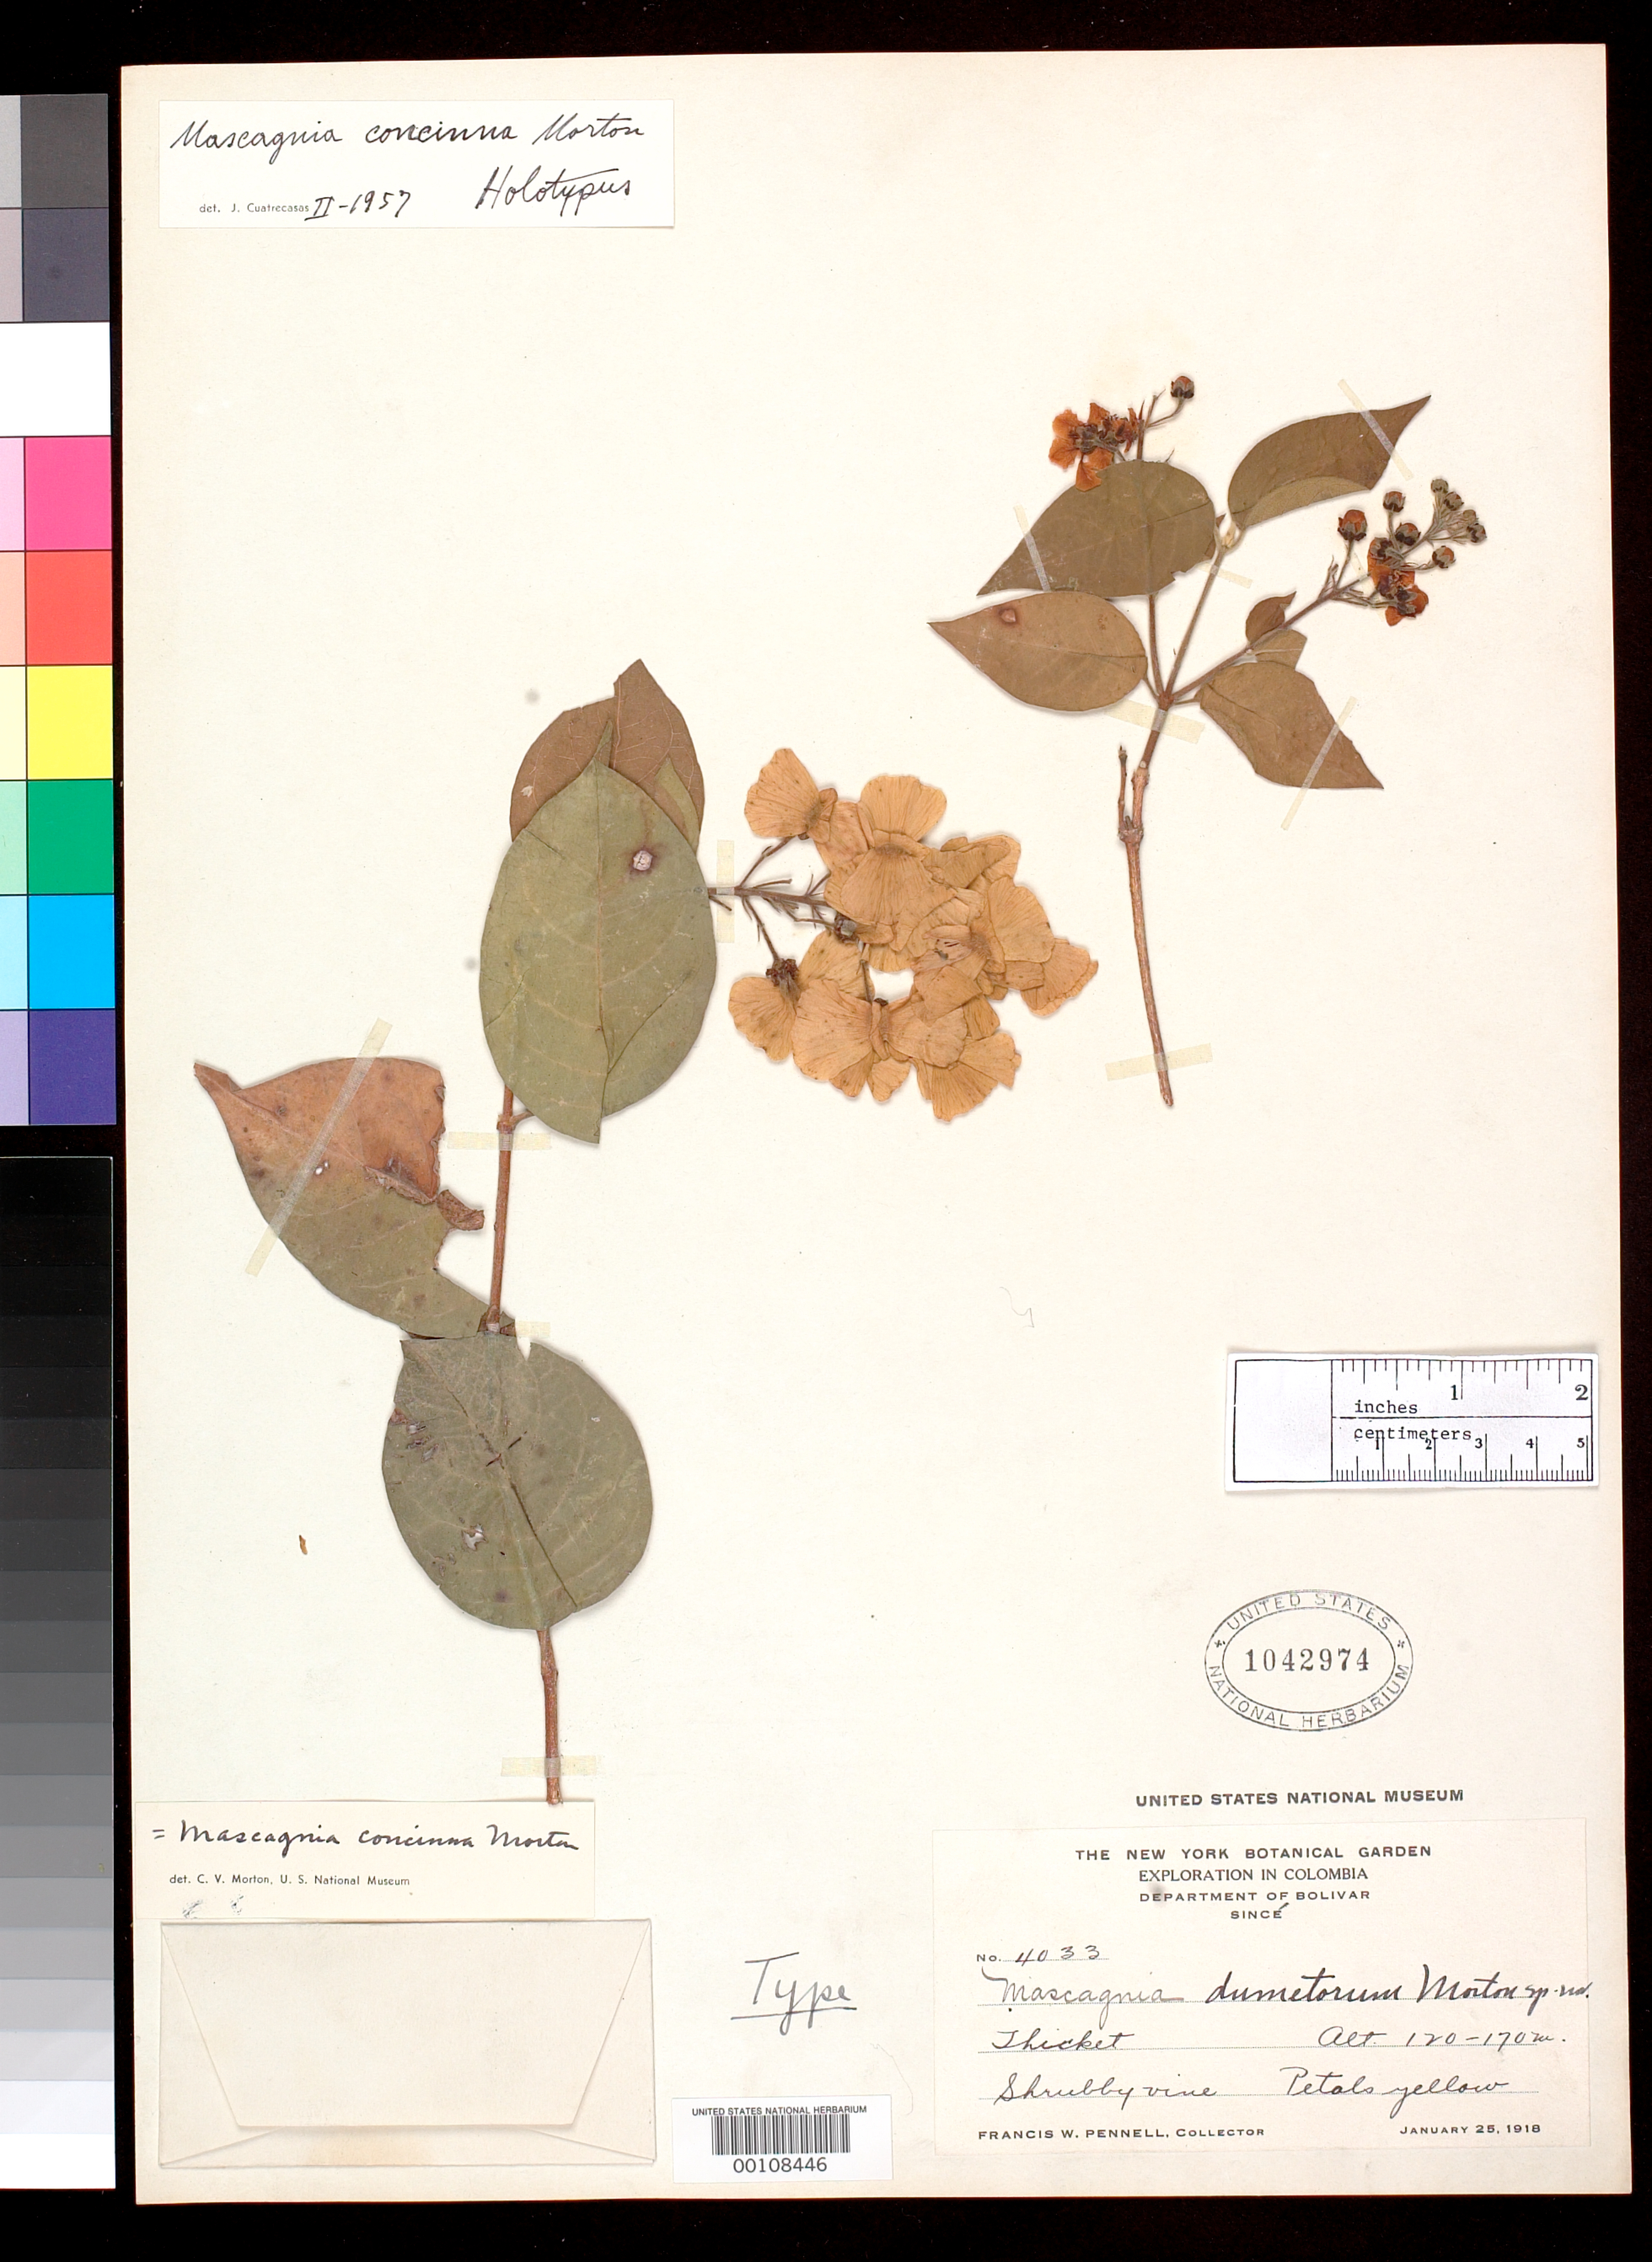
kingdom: Plantae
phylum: Tracheophyta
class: Magnoliopsida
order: Malpighiales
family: Malpighiaceae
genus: Mascagnia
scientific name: Mascagnia dumetorum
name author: C.V. Morton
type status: Holotype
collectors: F. W. Pennell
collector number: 4033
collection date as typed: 25 Jan 1918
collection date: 1918-01-25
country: Colombia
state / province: Bolívar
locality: Since.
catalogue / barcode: US 1042974